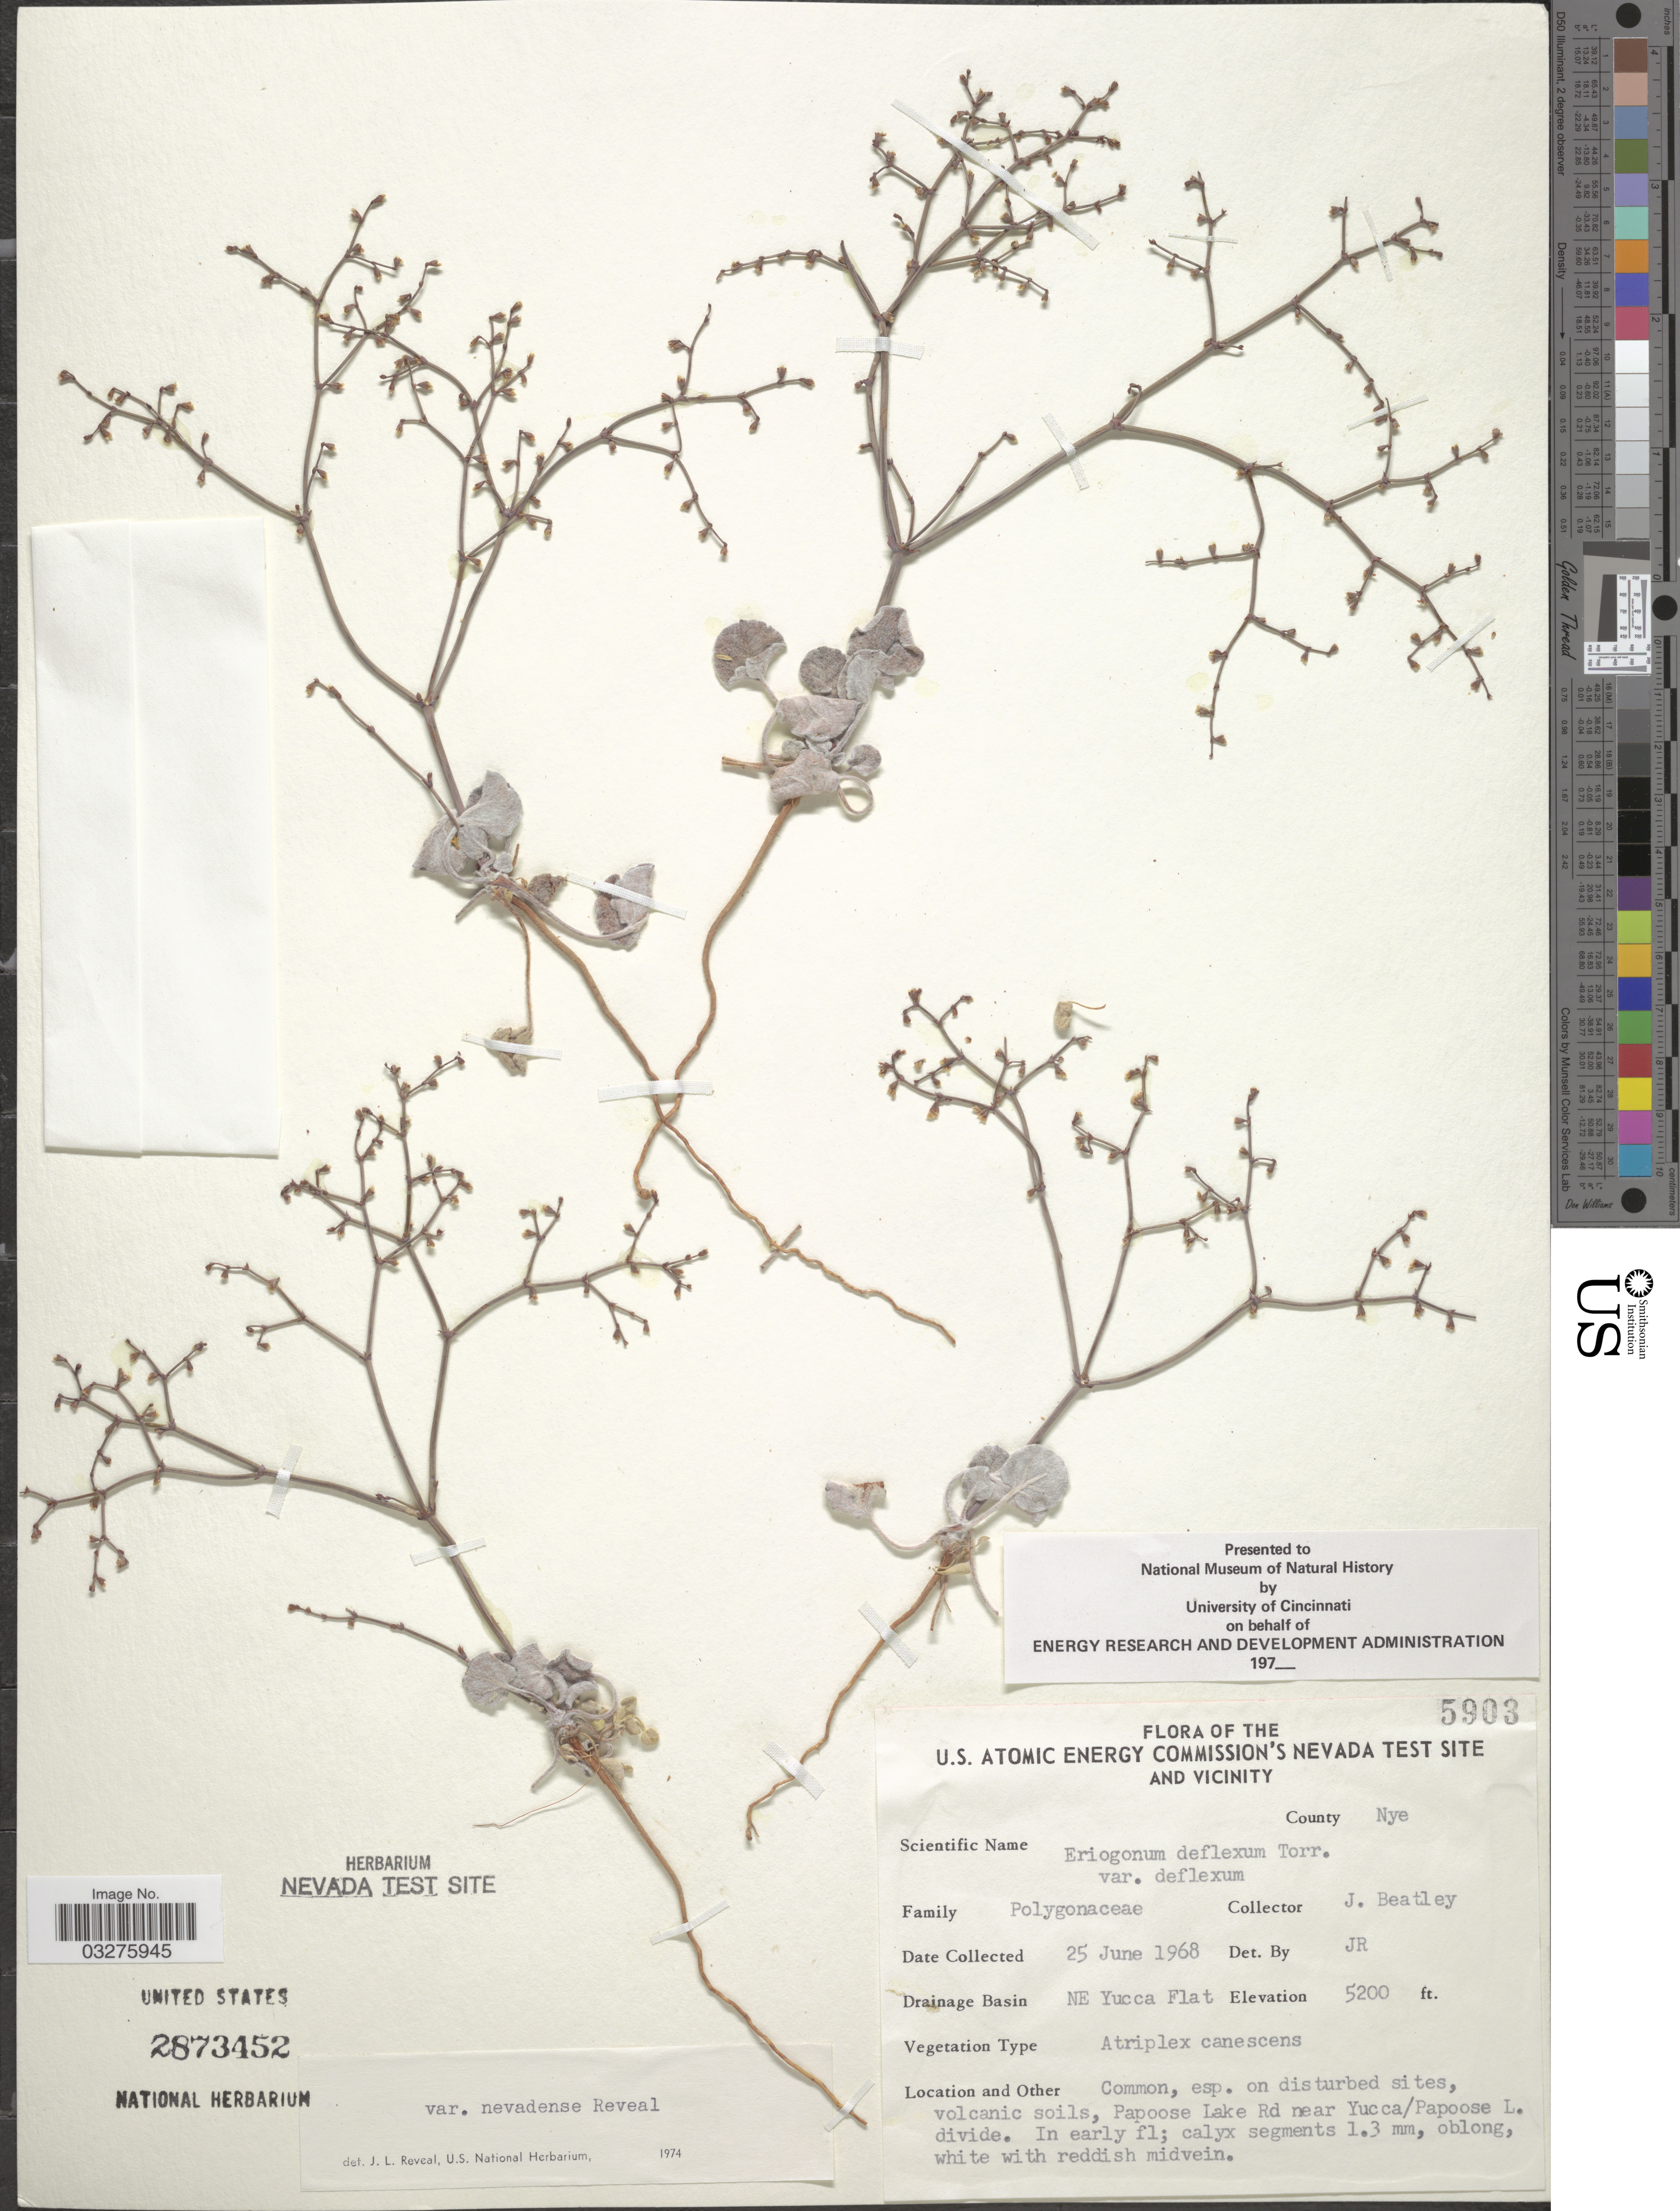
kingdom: Plantae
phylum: Tracheophyta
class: Magnoliopsida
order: Caryophyllales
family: Polygonaceae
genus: Eriogonum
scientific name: Eriogonum deflexum var. nevadense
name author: Reveal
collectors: J. C. Beatley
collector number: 5903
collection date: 1968-06-25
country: United States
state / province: Nevada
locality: The U.S. Atomic Energy Commission's Nevada Test Site and vicinity. County Nye. Drainage Basin NE Yucca Flat. Papoose Lake Rd near Yucca/Papoose L. divide.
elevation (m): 1585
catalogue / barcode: US 2873452